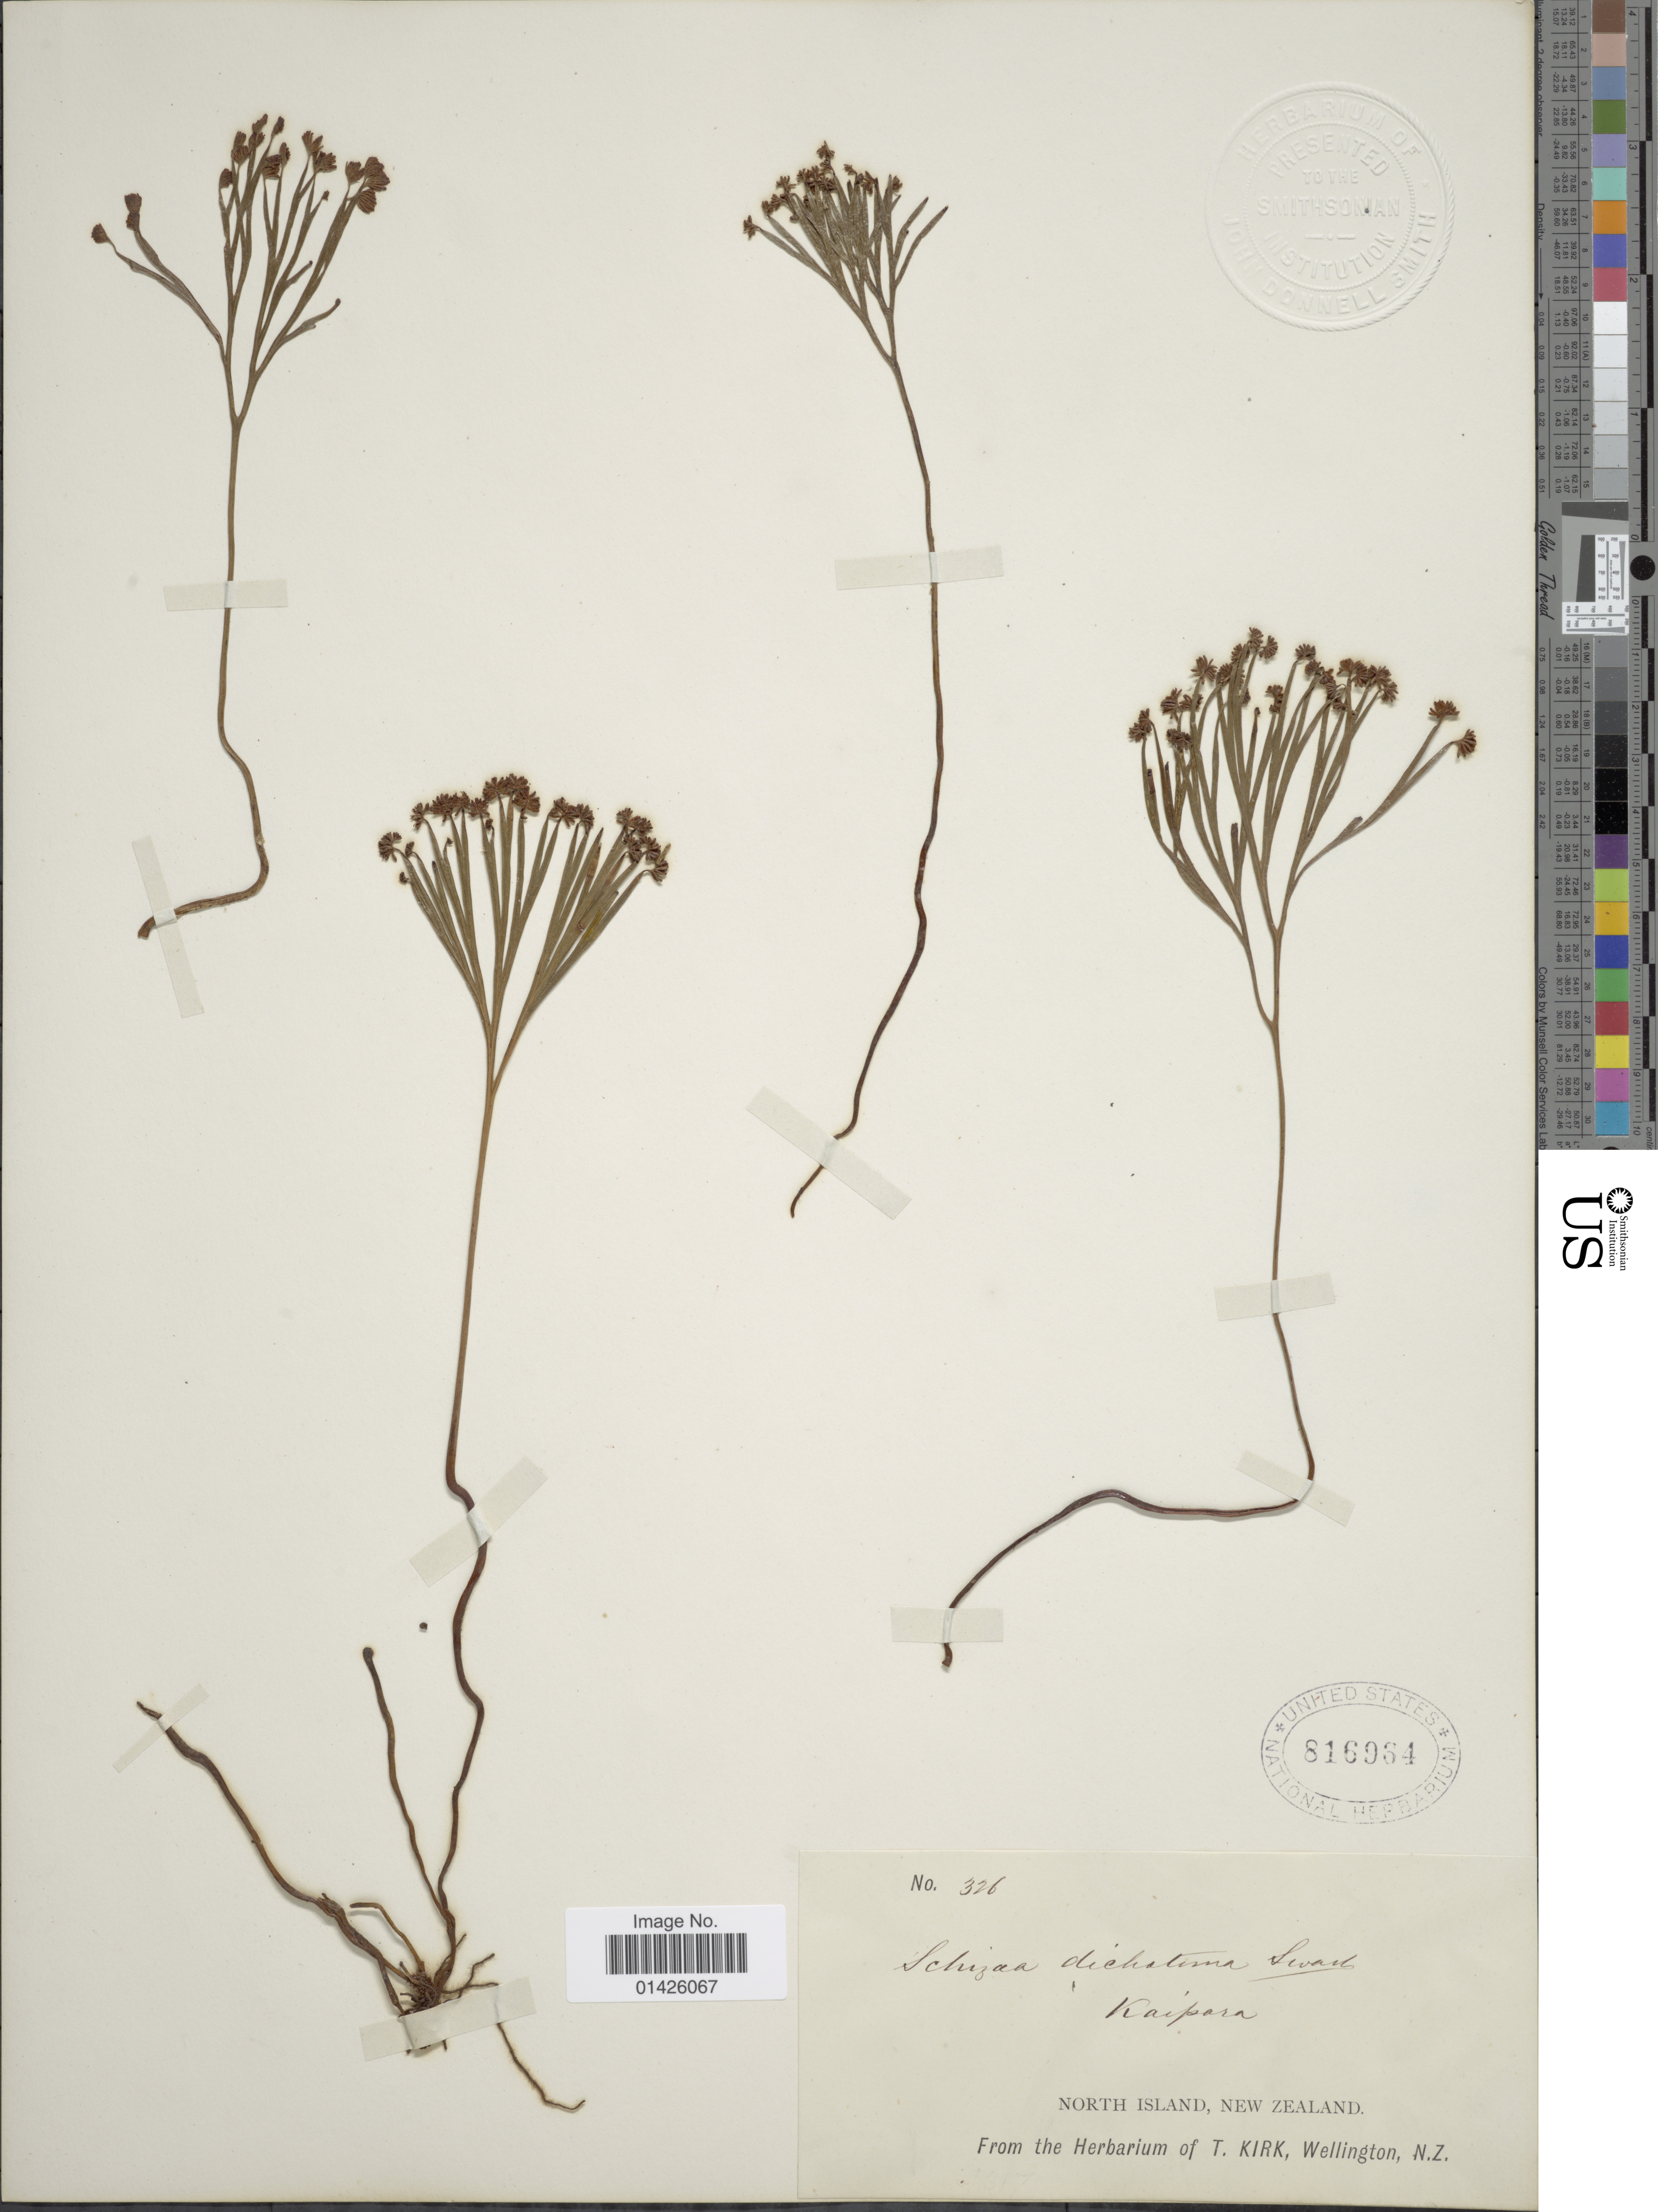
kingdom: Plantae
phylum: Tracheophyta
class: Polypodiopsida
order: Schizaeales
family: Schizaeaceae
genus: Schizaea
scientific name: Schizaea dichotoma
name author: (L.) J. Sm.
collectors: ex herb. T. Kirk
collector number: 326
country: New Zealand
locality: North Island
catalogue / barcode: US 816964